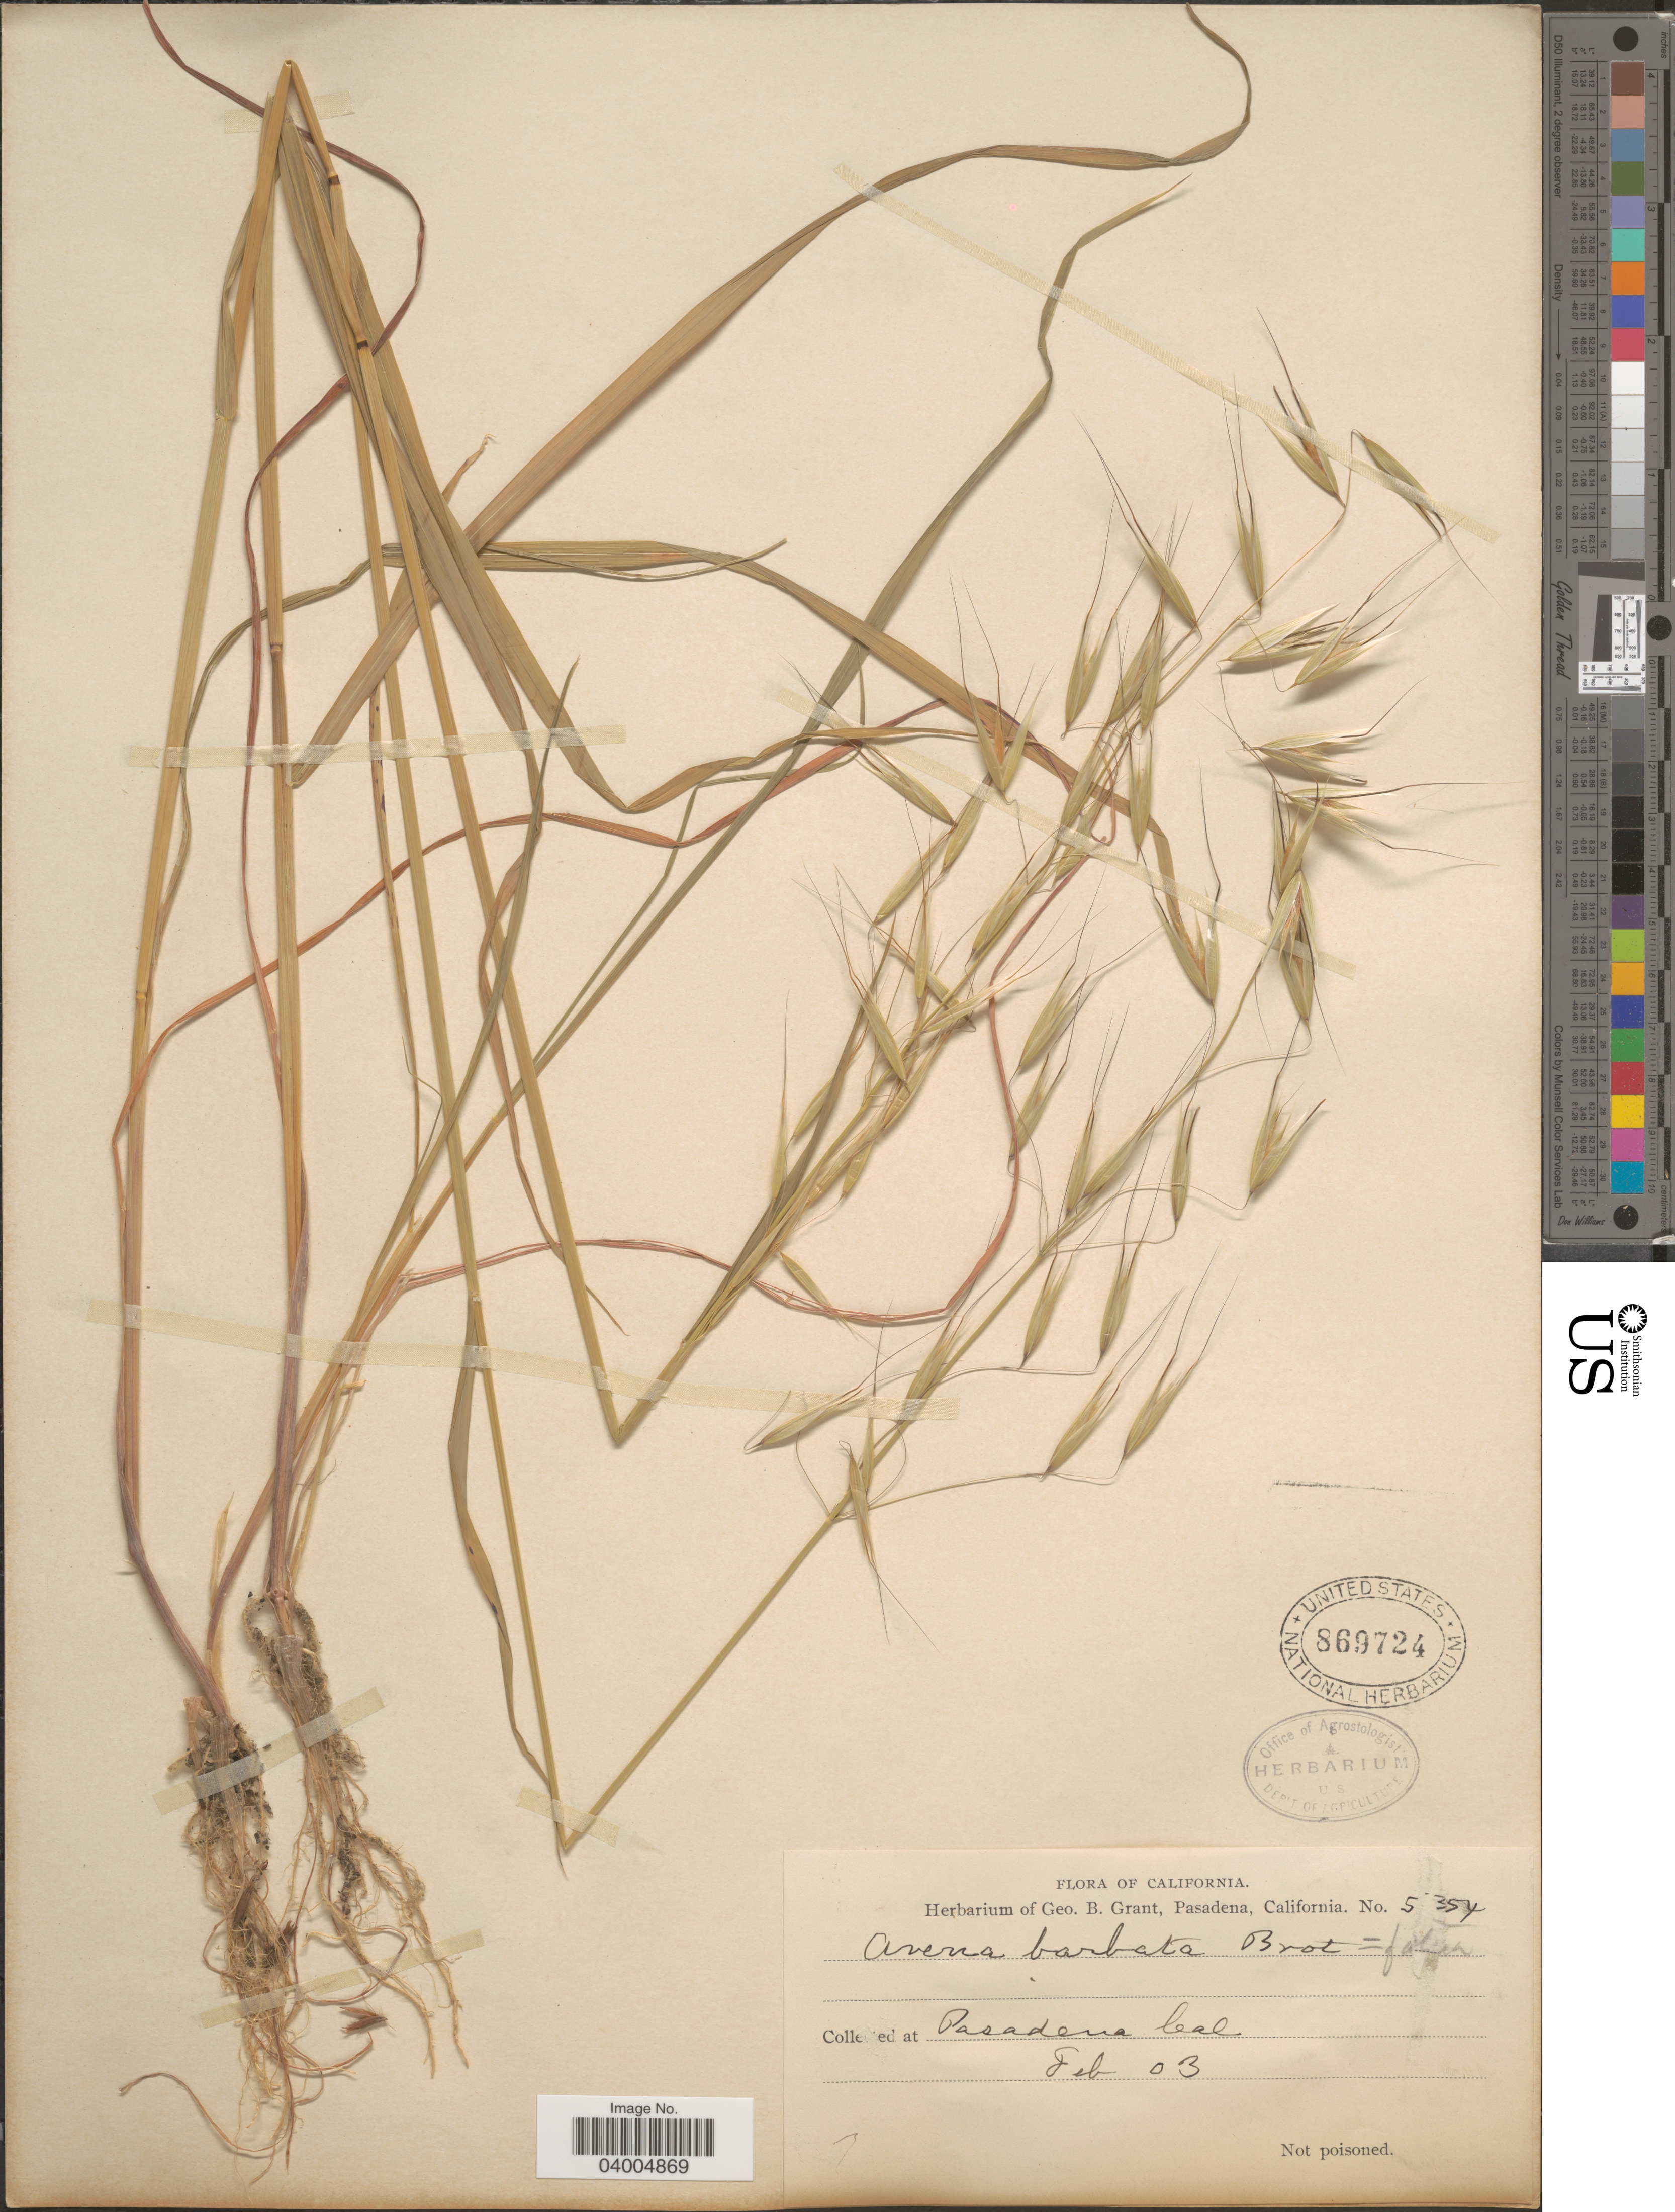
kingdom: Plantae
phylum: Tracheophyta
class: Liliopsida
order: Poales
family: Poaceae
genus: Avena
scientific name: Avena barbata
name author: Pott ex Link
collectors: ex herb. Geo. B. Grant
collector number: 5354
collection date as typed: Transcribed d/m/y: /2/3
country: United States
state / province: California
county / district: Los Angeles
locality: Pasadena.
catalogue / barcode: US 869724